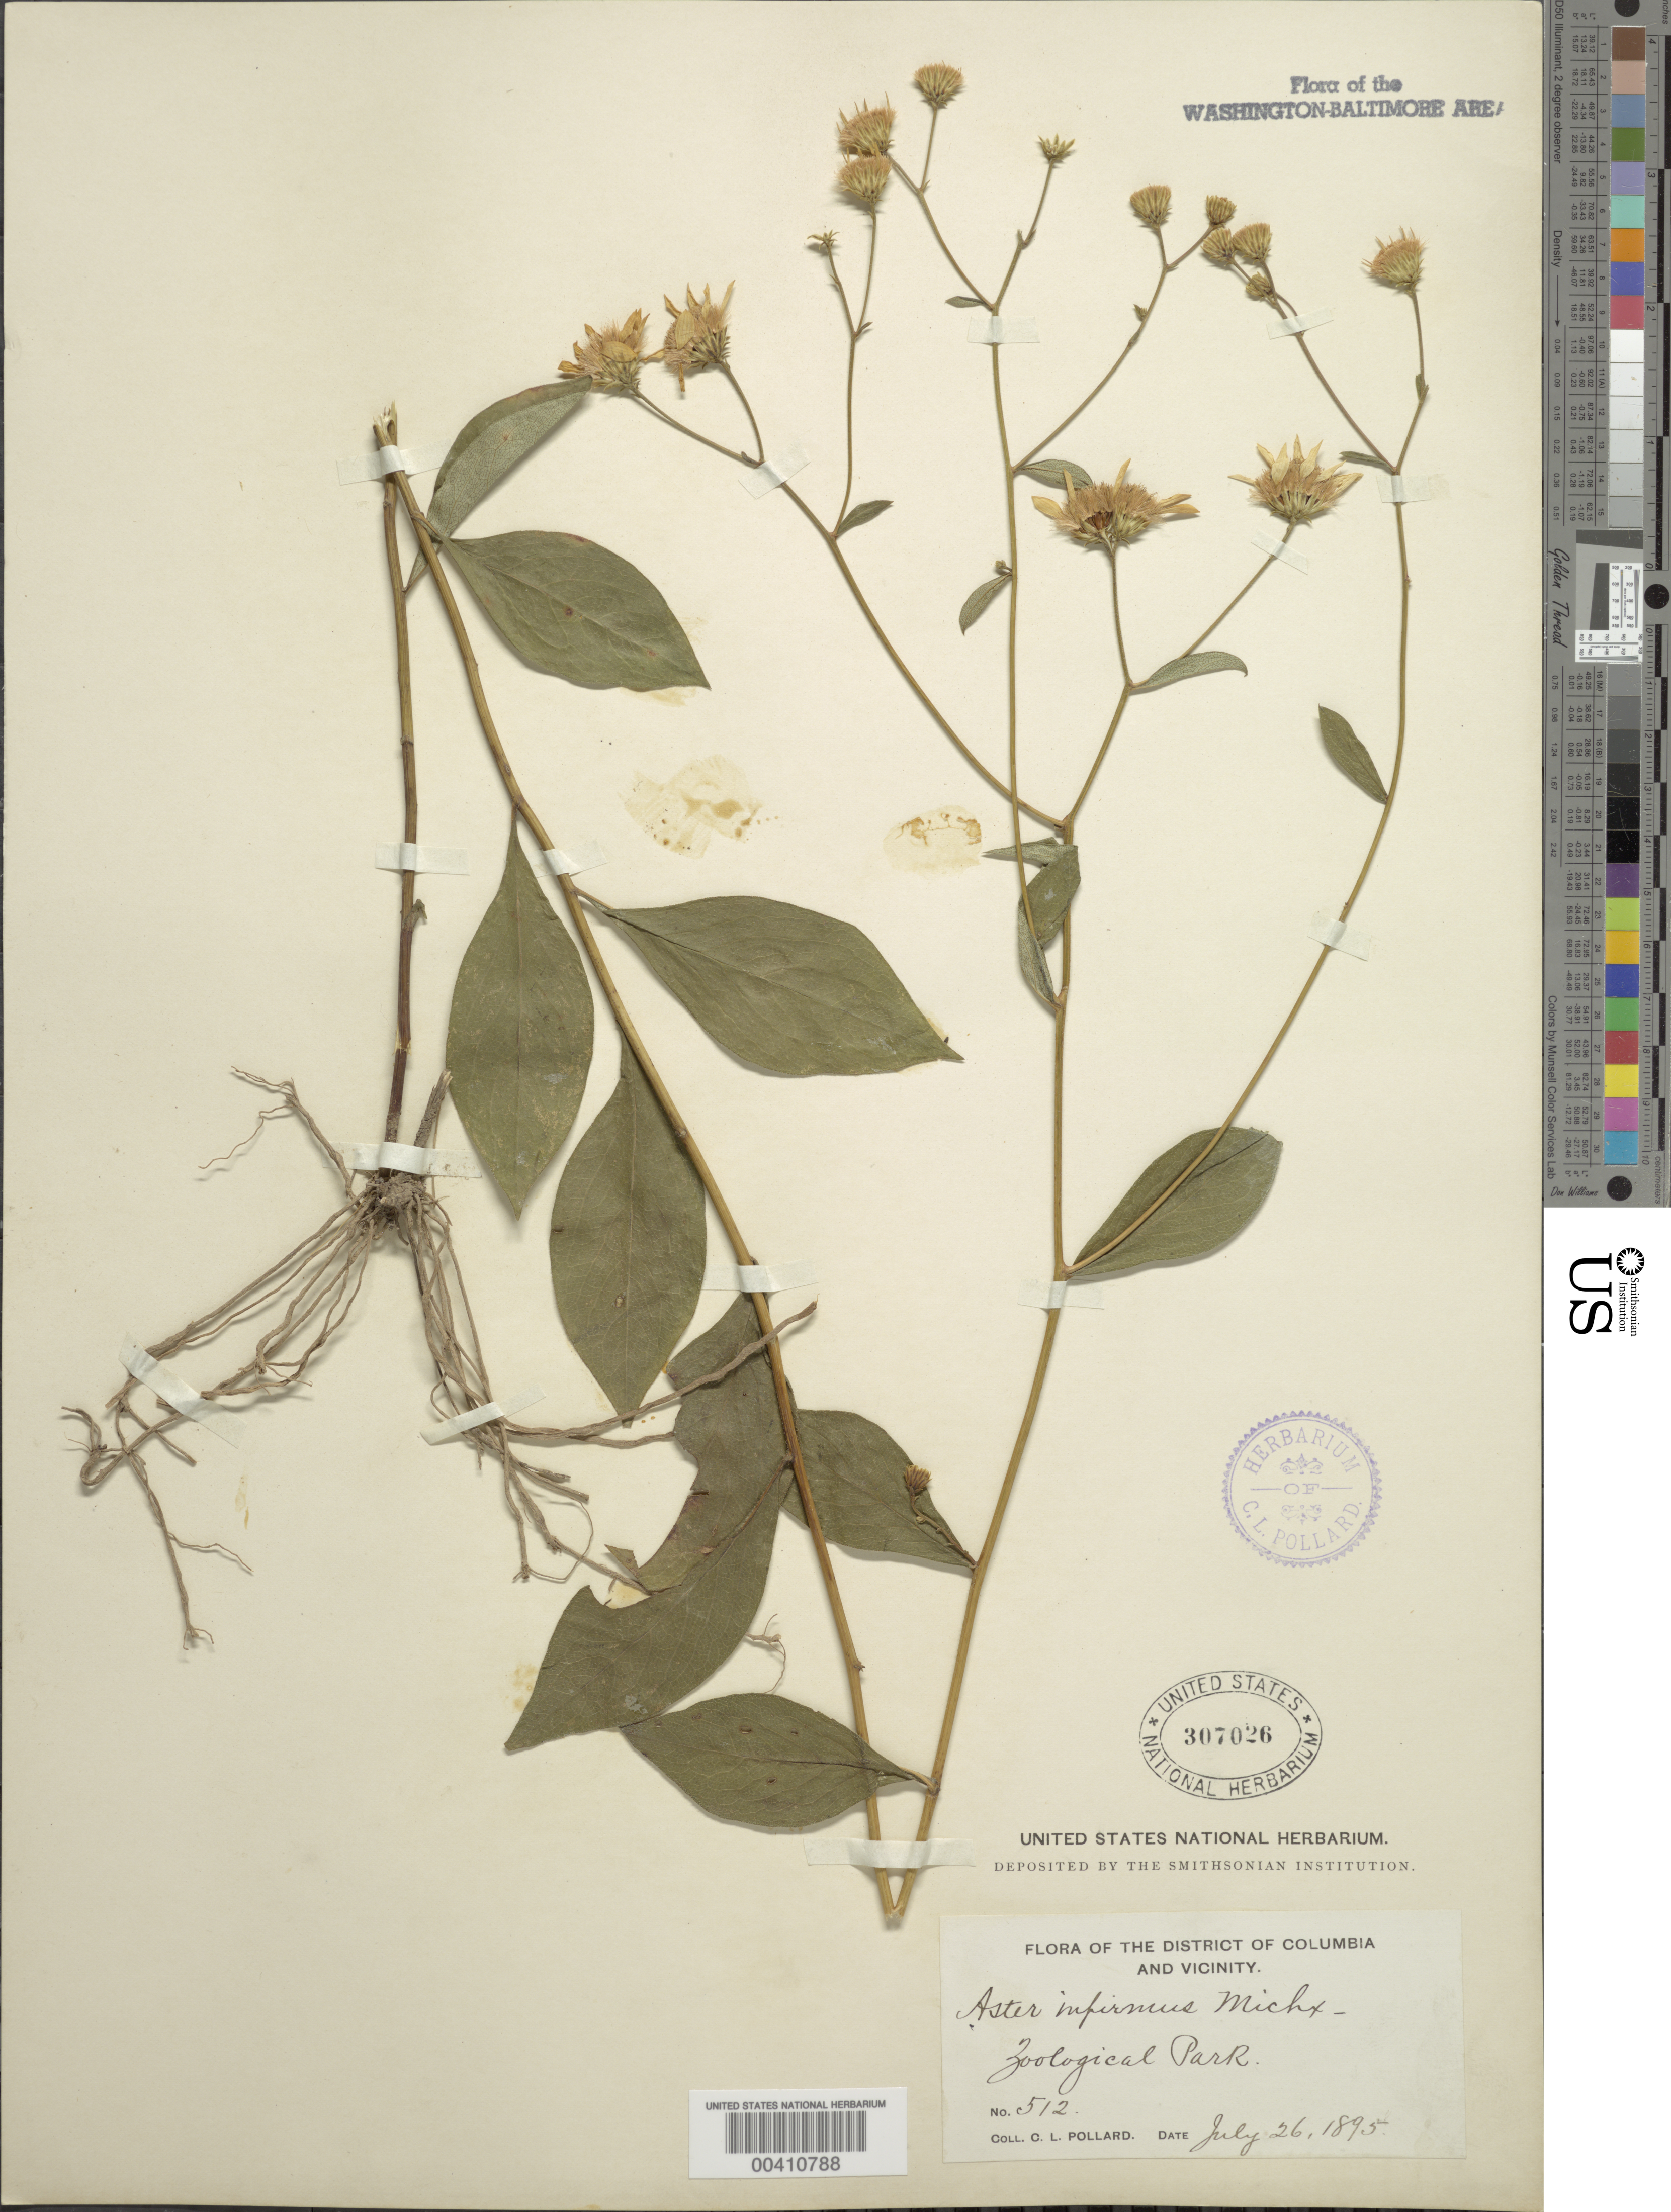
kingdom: Plantae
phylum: Tracheophyta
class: Magnoliopsida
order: Asterales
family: Asteraceae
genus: Doellingeria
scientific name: Doellingeria infirma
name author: (Michx.) Greene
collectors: C. L. Pollard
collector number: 512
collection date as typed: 26 Jul 1895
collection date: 1895-07-26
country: United States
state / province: District of Columbia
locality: Zoological Park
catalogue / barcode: US 307026